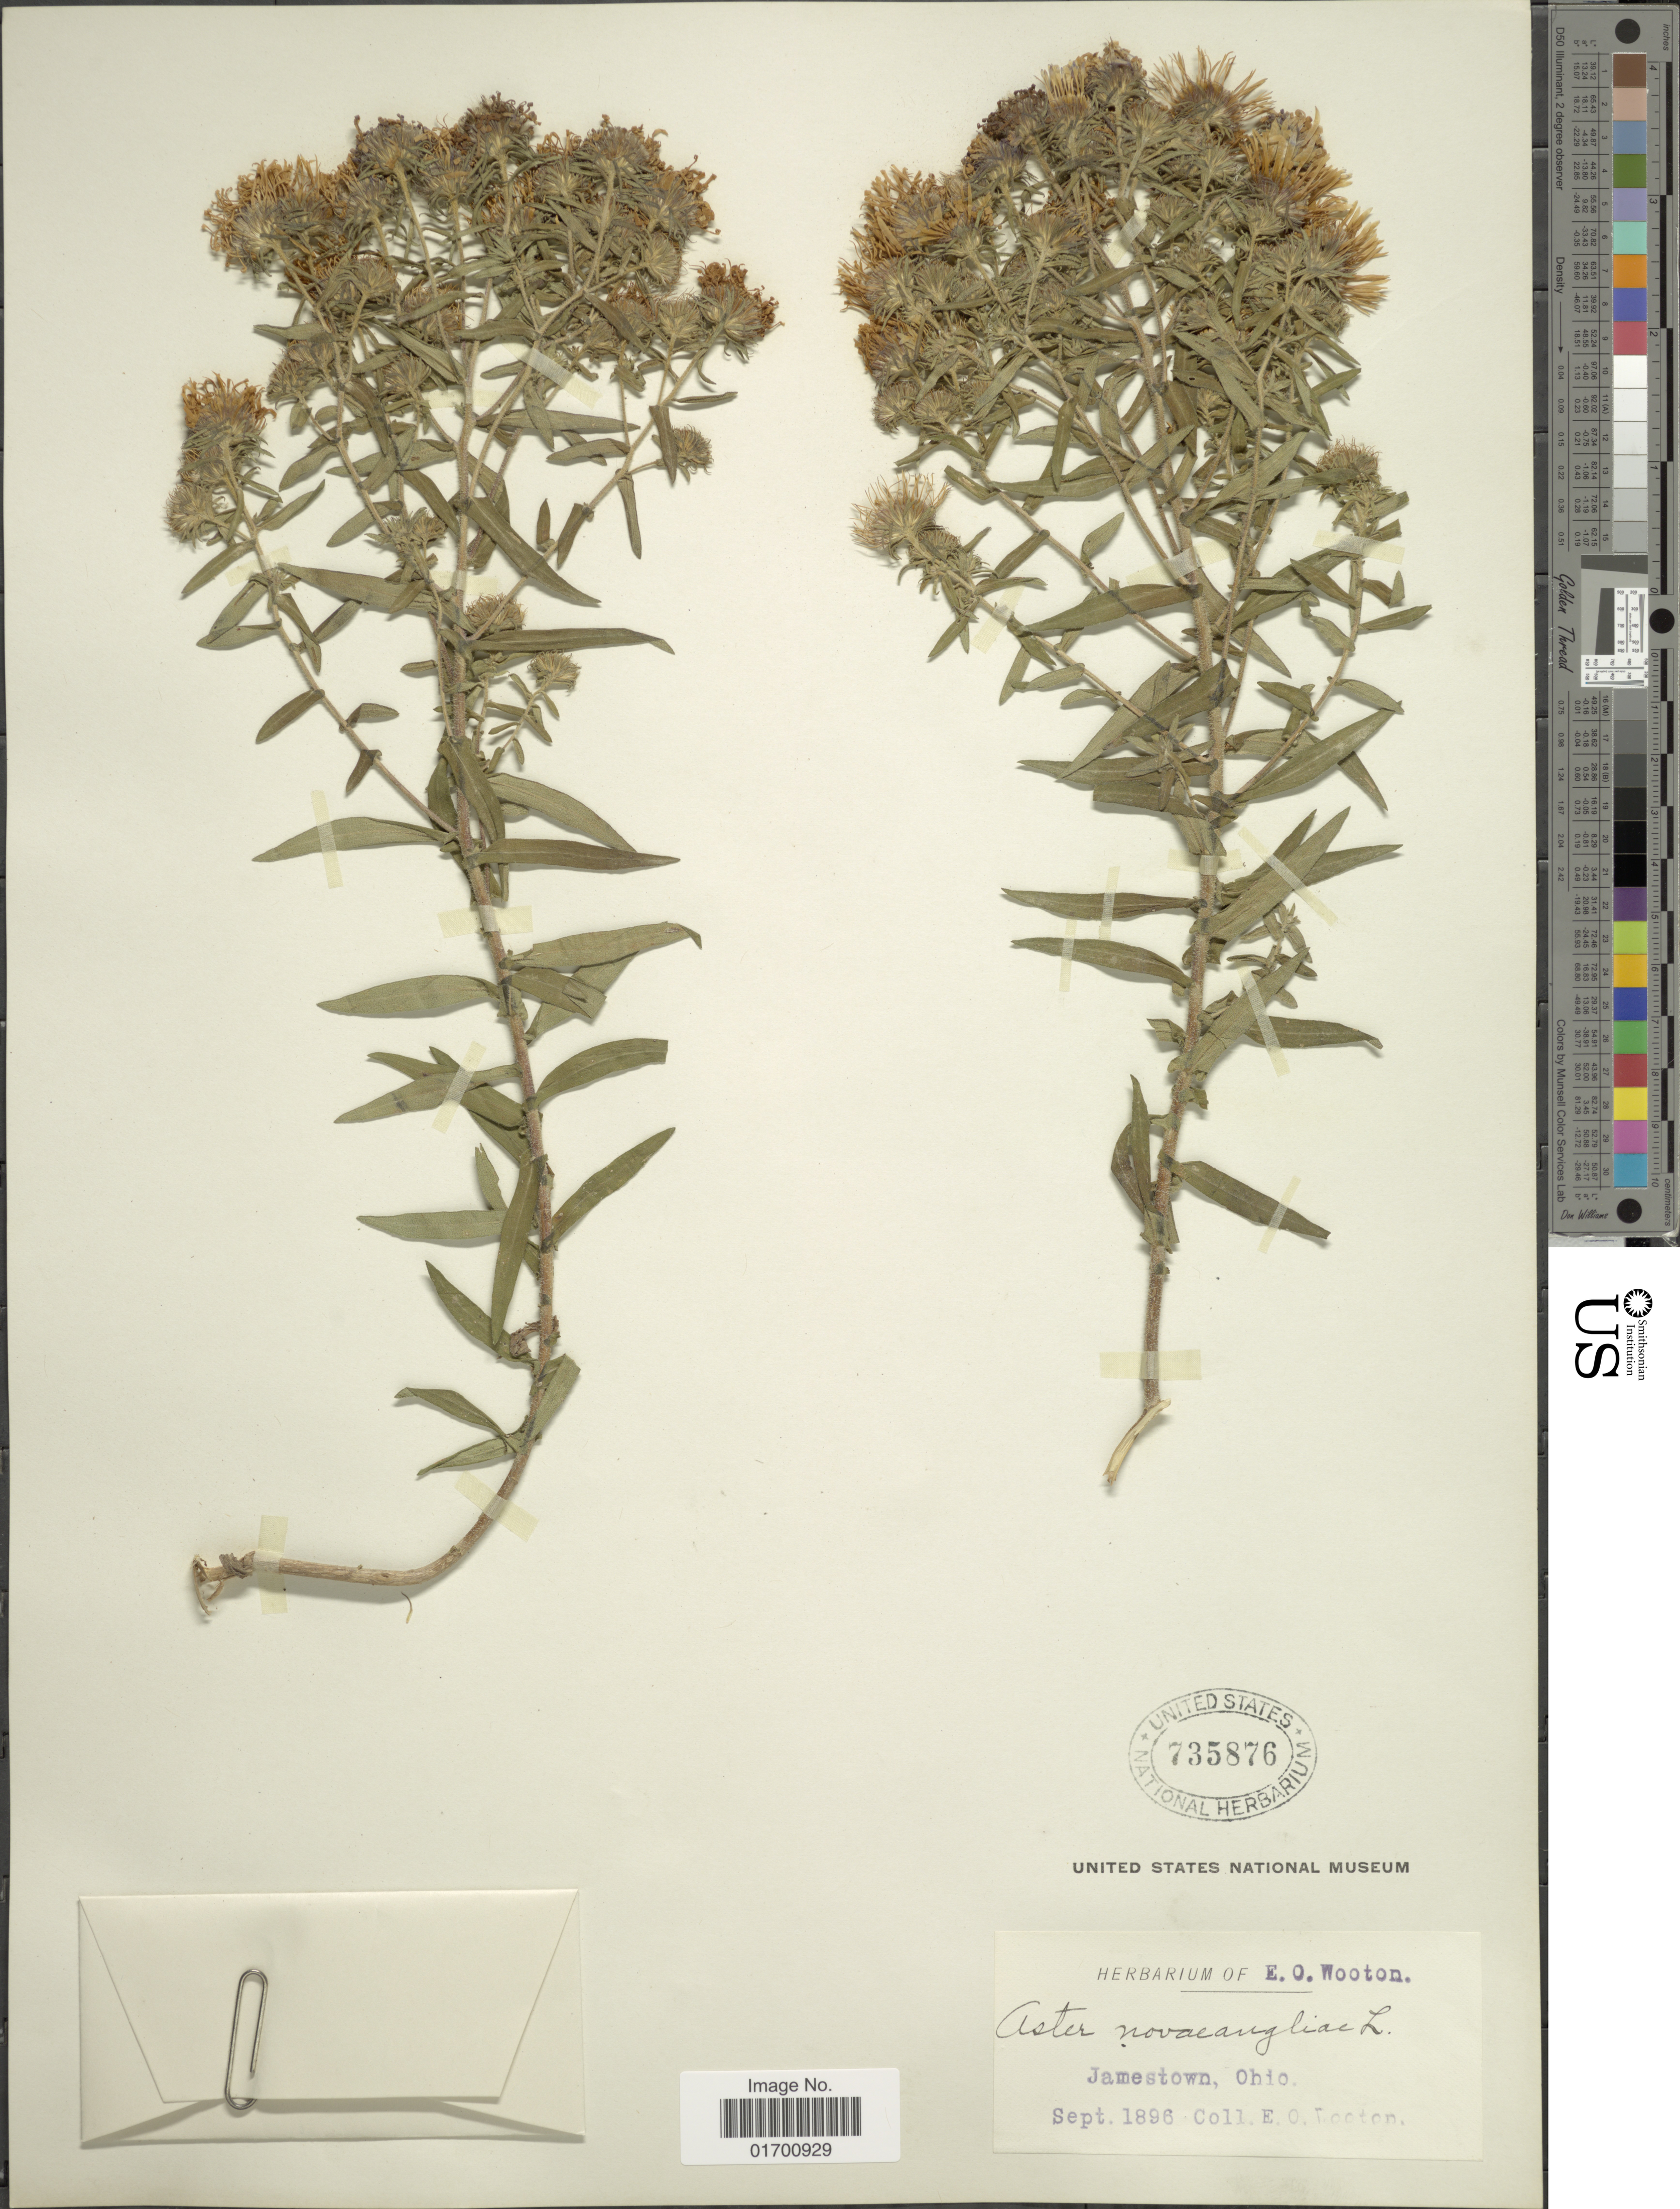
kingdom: Plantae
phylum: Tracheophyta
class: Magnoliopsida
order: Asterales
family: Asteraceae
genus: Symphyotrichum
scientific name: Symphyotrichum novae-angliae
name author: (L.) G.L. Nesom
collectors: E. O. Wooton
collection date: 1896-09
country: United States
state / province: Ohio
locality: Jamestown, Ohio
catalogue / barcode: US 735876